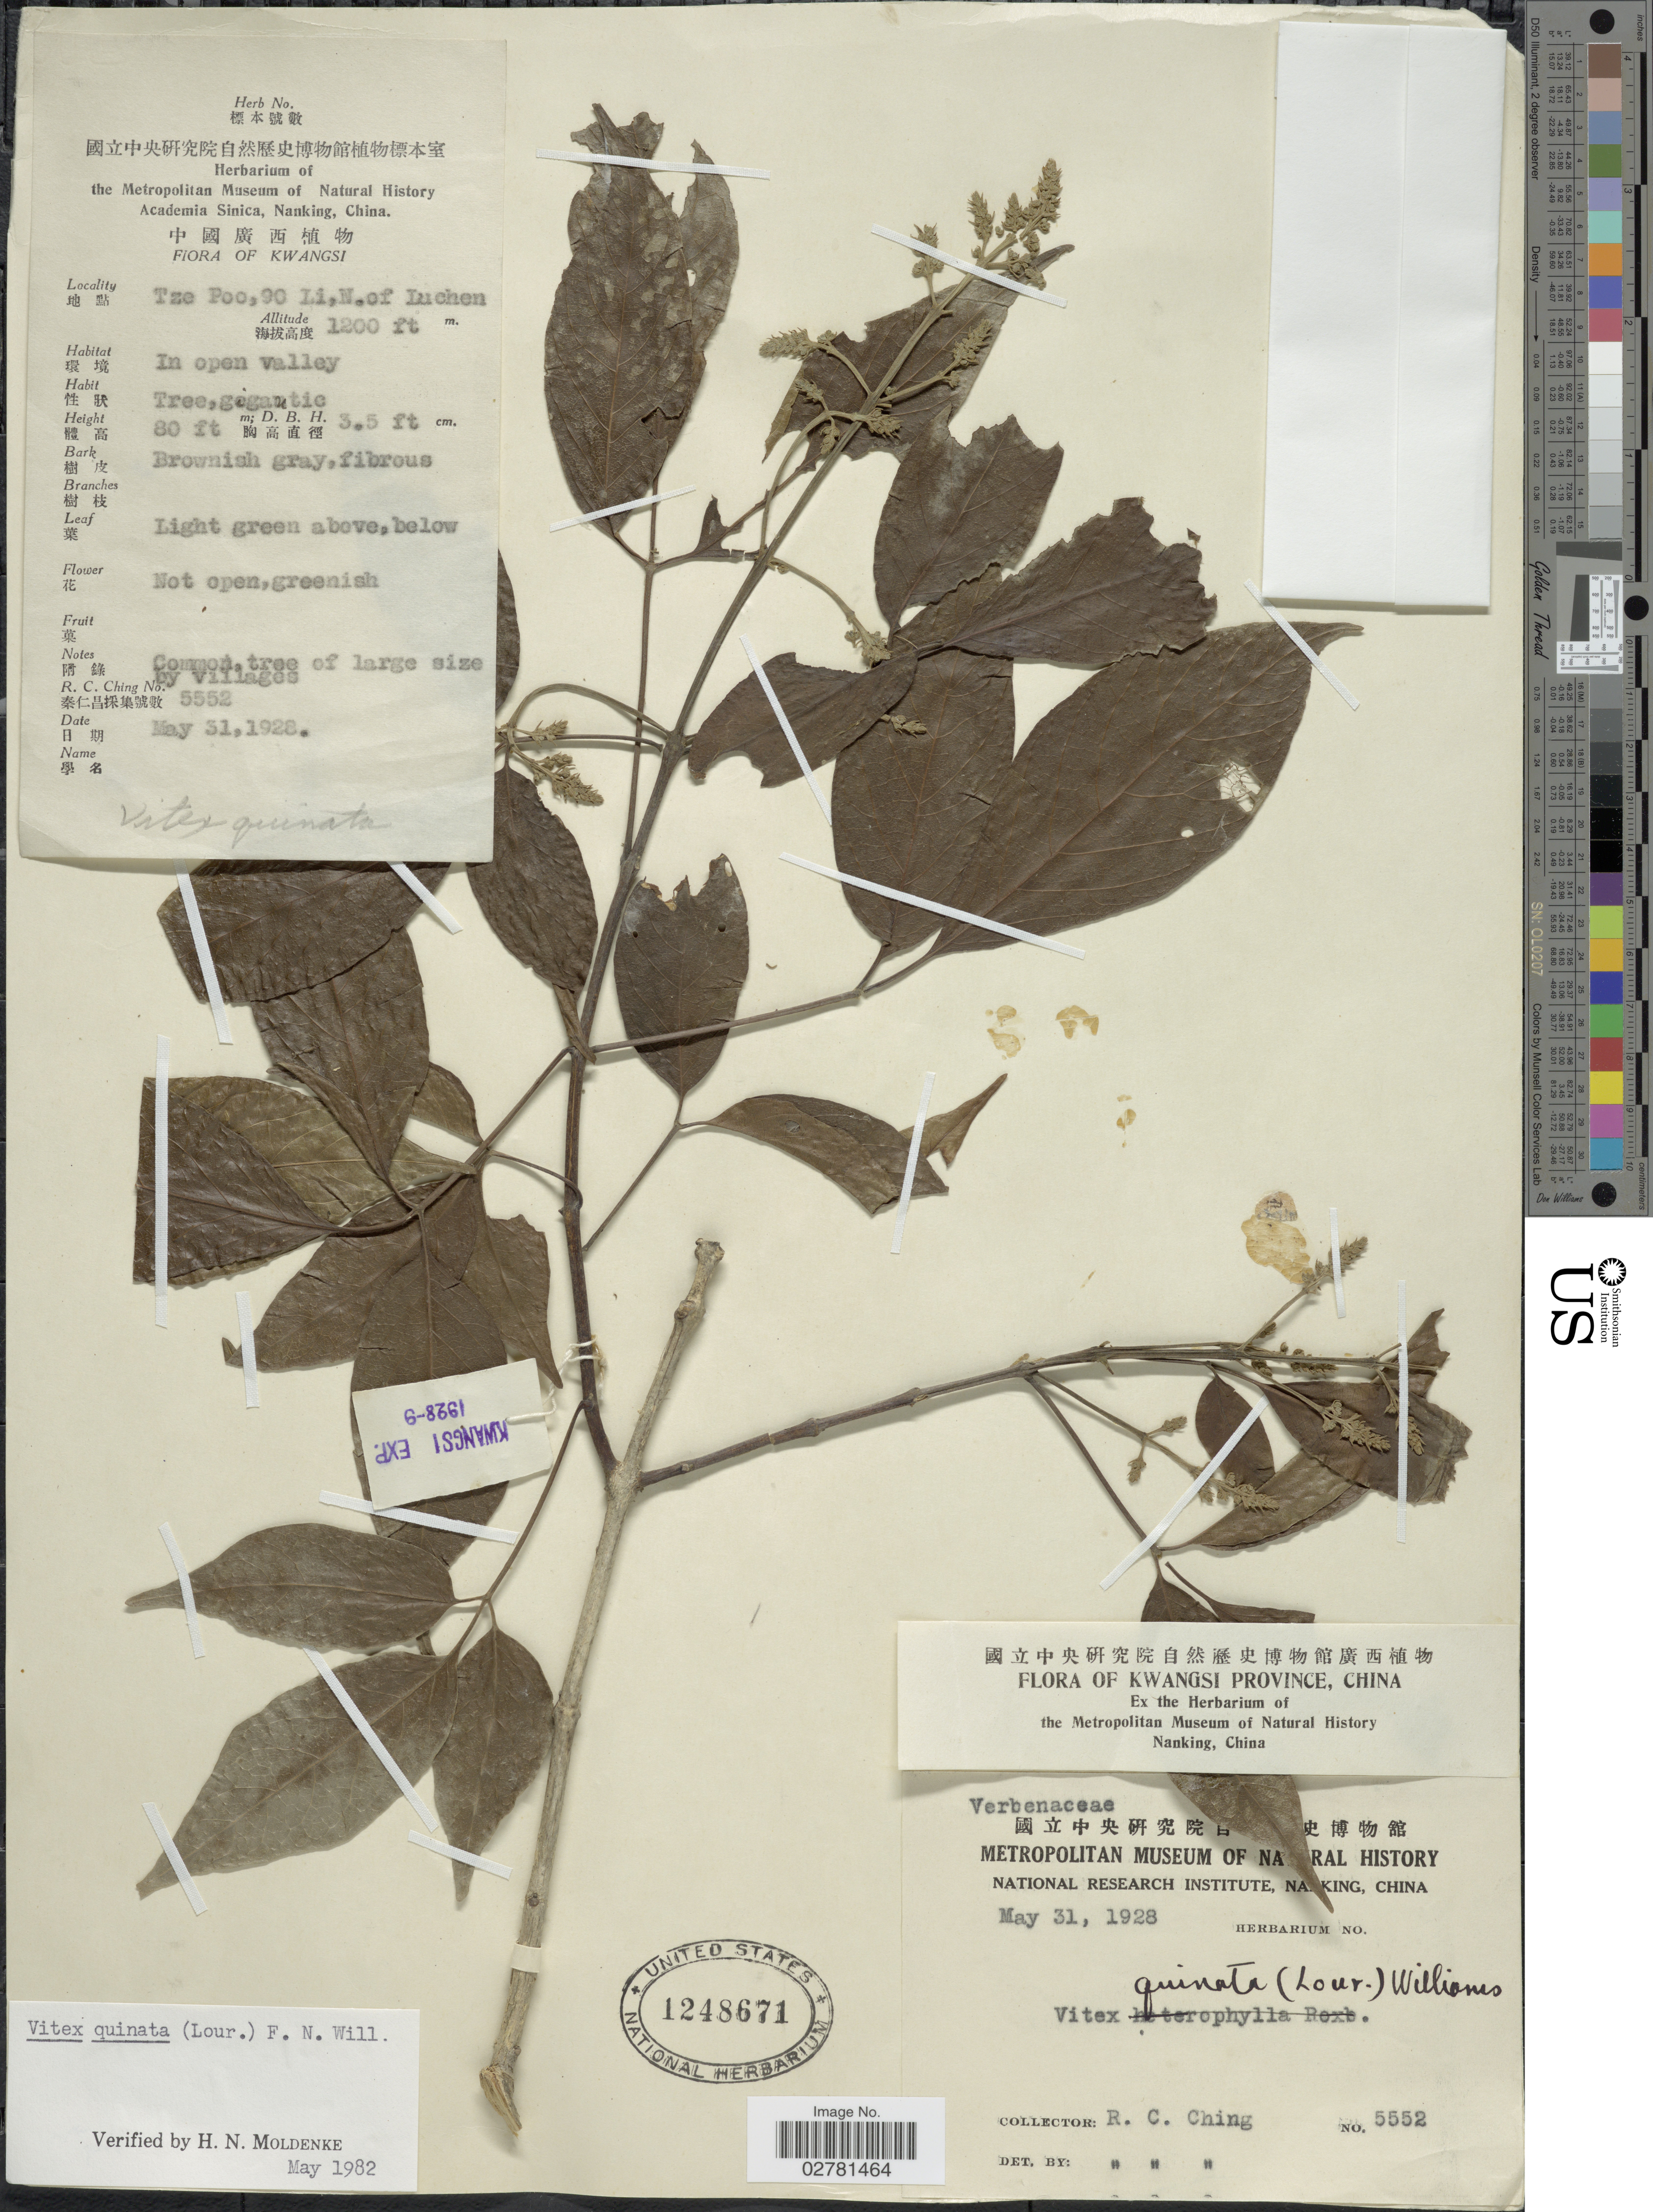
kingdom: Plantae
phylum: Tracheophyta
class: Magnoliopsida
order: Lamiales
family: Lamiaceae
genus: Vitex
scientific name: Vitex quinata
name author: (Lour.) F.N. Williams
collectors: R. C. Ching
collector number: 5552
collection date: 1928-05-31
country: China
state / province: Guangxi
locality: Kwangsi. Tze Poo, 90 Li, N. of Luchen.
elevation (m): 366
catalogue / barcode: US 1248671